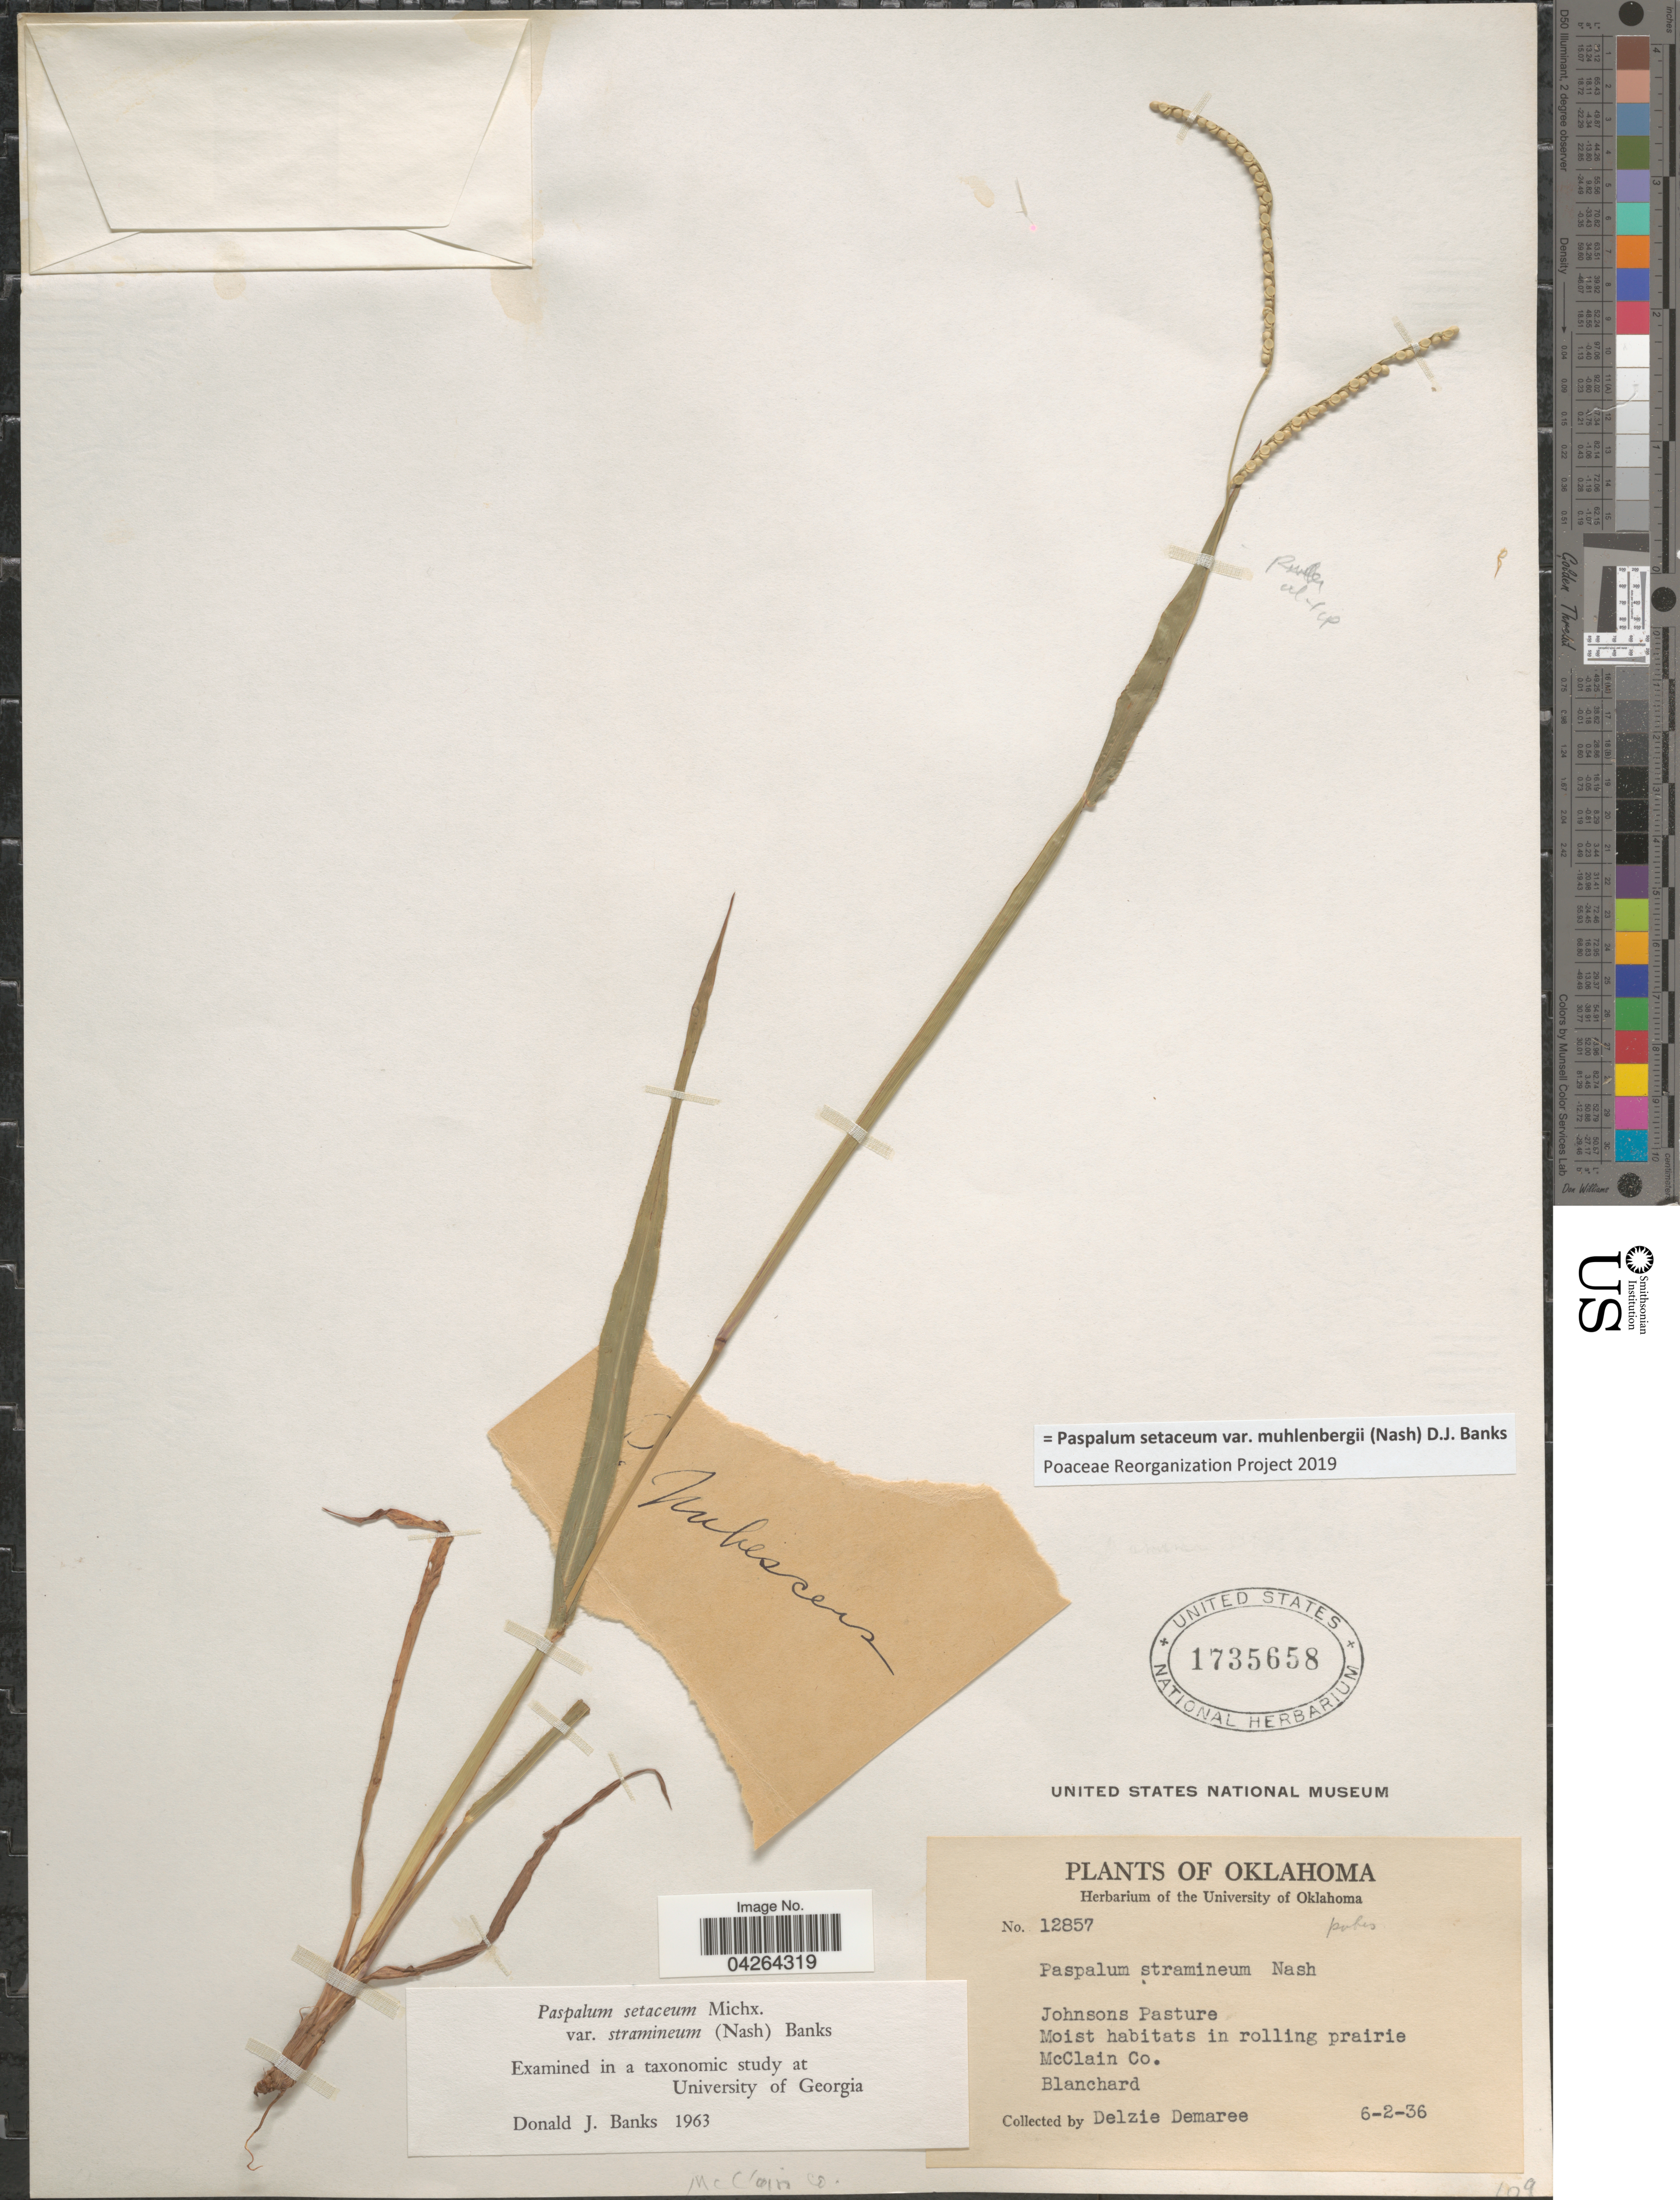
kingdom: Plantae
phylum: Tracheophyta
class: Liliopsida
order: Poales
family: Poaceae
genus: Paspalum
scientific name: Paspalum setaceum var. muhlenbergii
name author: (Nash) D.J. Banks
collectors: D. Demaree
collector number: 12857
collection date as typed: Transcribed d/m/y: 2/6/36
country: United States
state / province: Oklahoma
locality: McClain Co. Johnsons Pasture. Blanchard.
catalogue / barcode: US 1735658